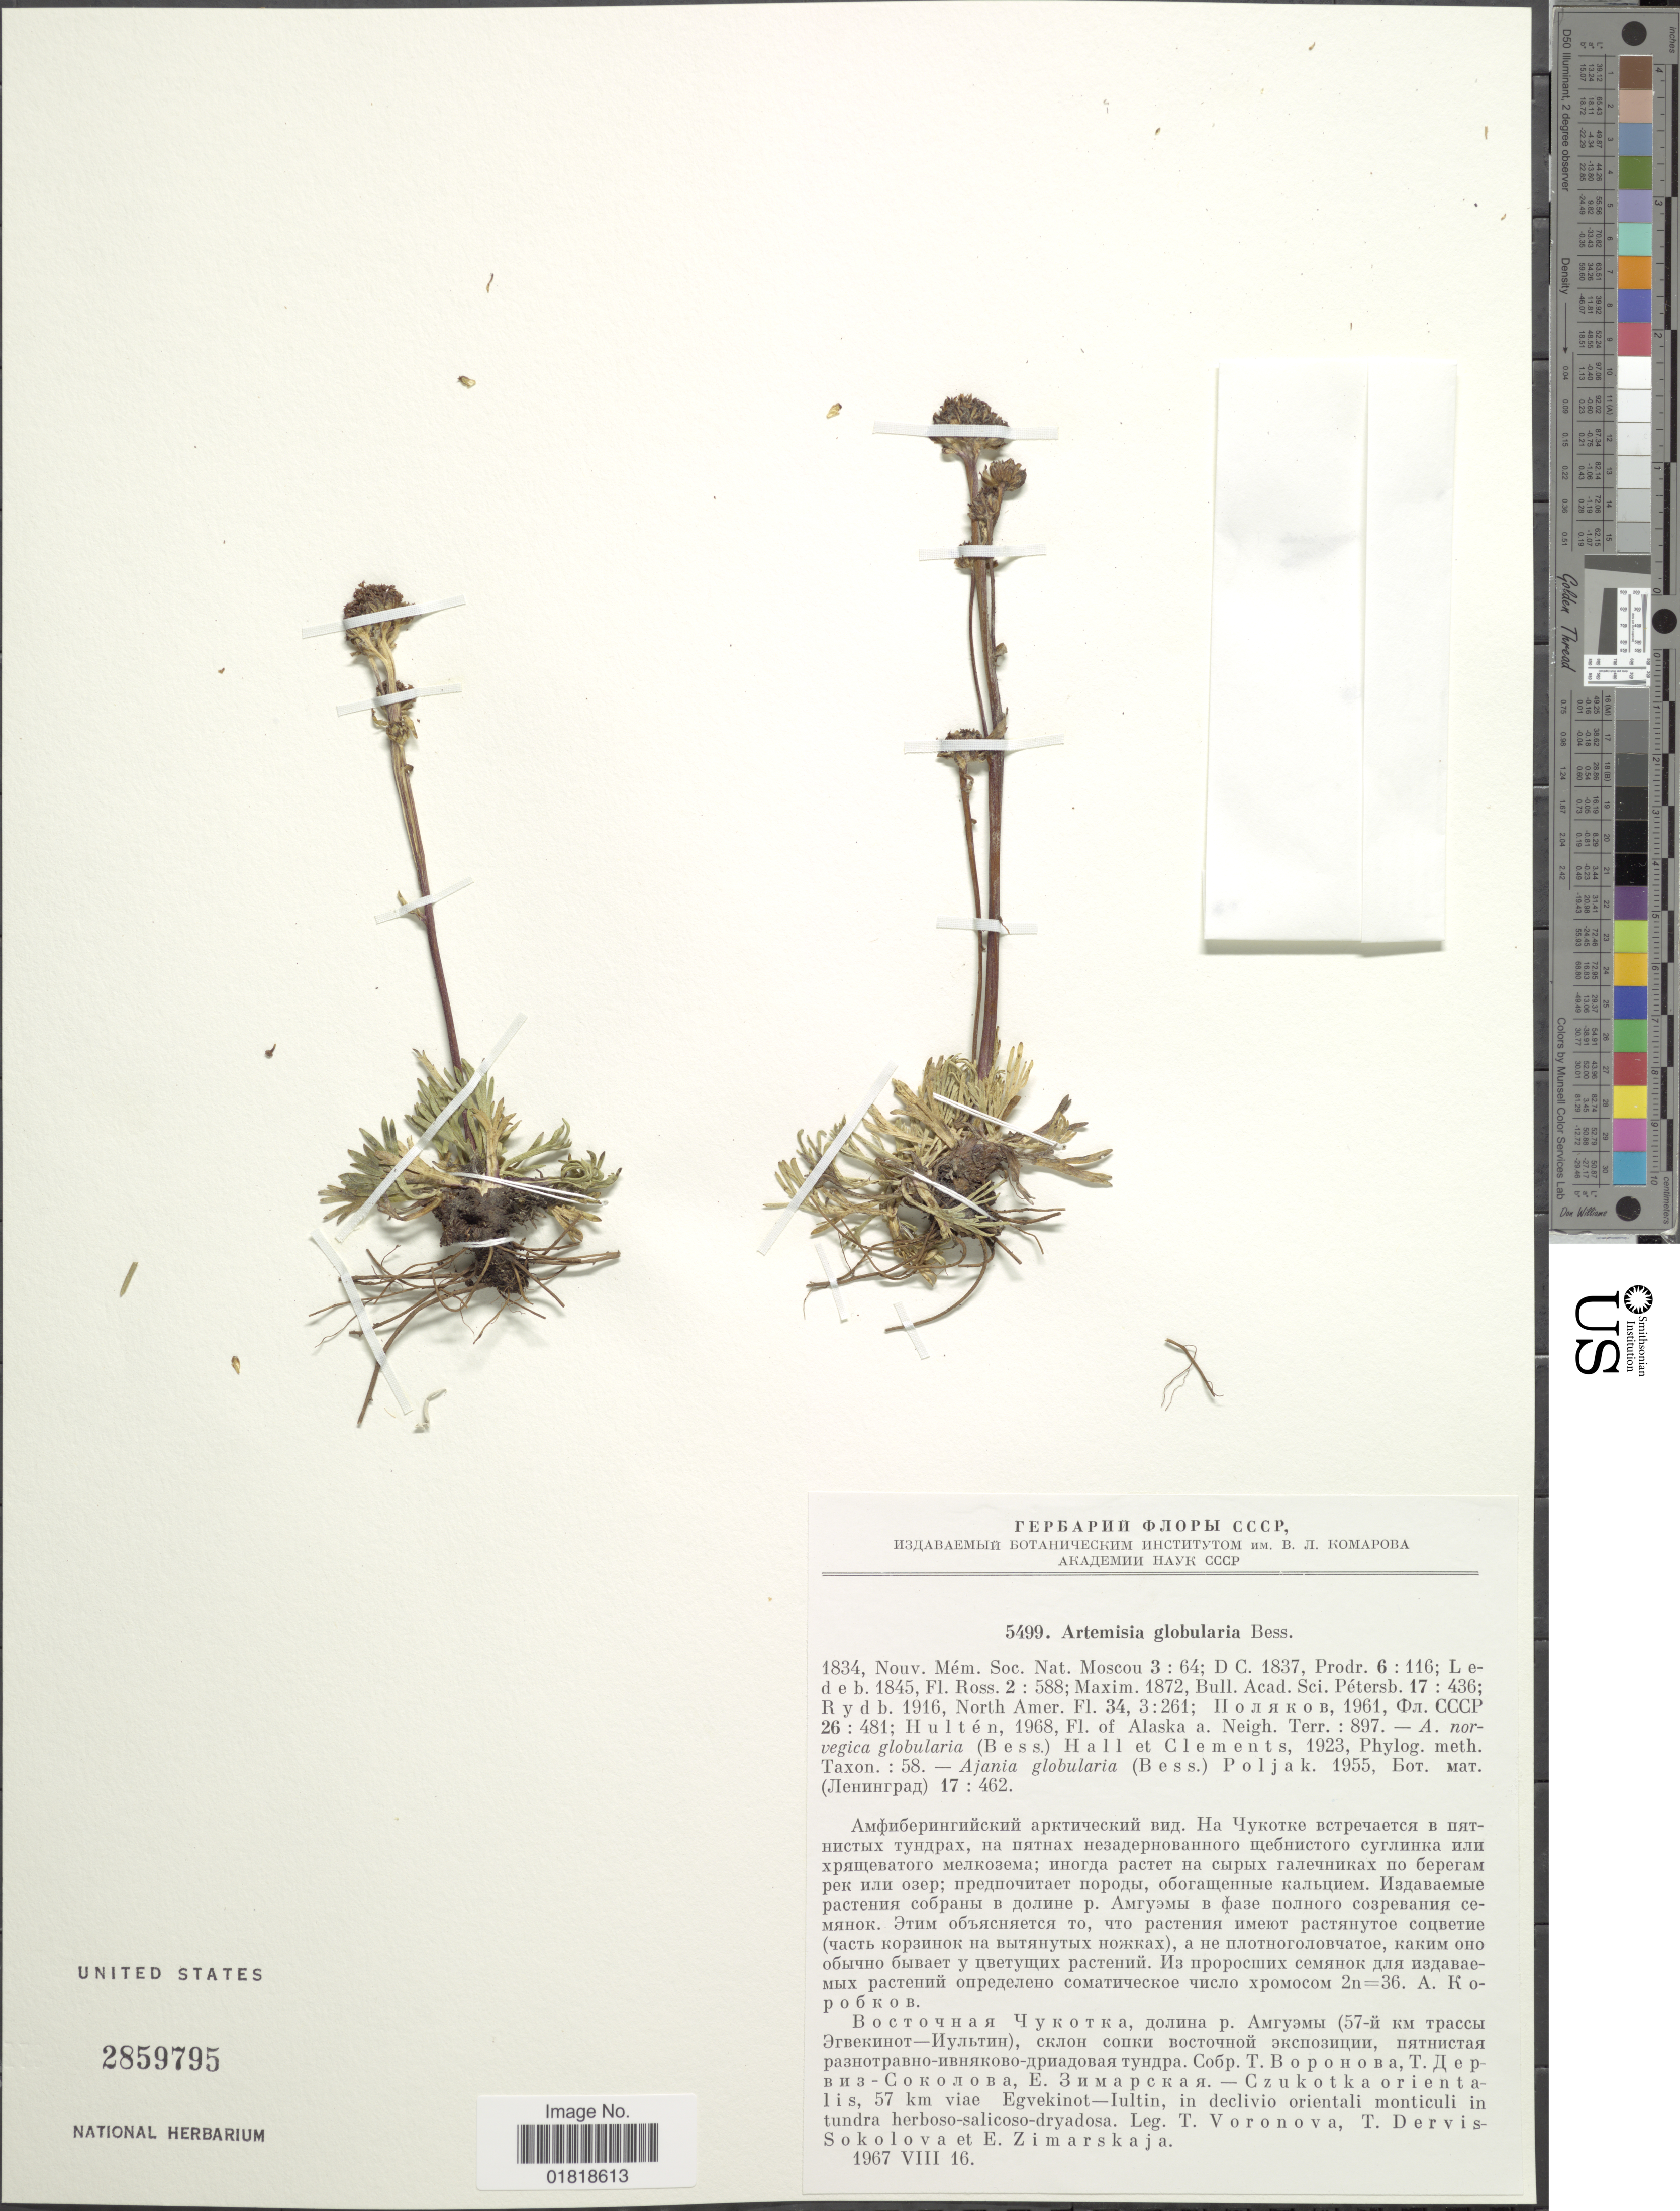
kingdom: Plantae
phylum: Tracheophyta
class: Magnoliopsida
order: Asterales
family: Asteraceae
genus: Artemisia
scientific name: Artemisia globularia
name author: Cham. ex Besser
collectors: O. Voronova, T. Dervis- Sokolova & E. Zimarskaja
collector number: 5499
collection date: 1967-08-16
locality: Czukotka orientalis, 57 km viae Egvekinot-lultin, in declivio orientali monticuli in tundra herbpsp-salicoso-dryadosa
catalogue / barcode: US 2859795